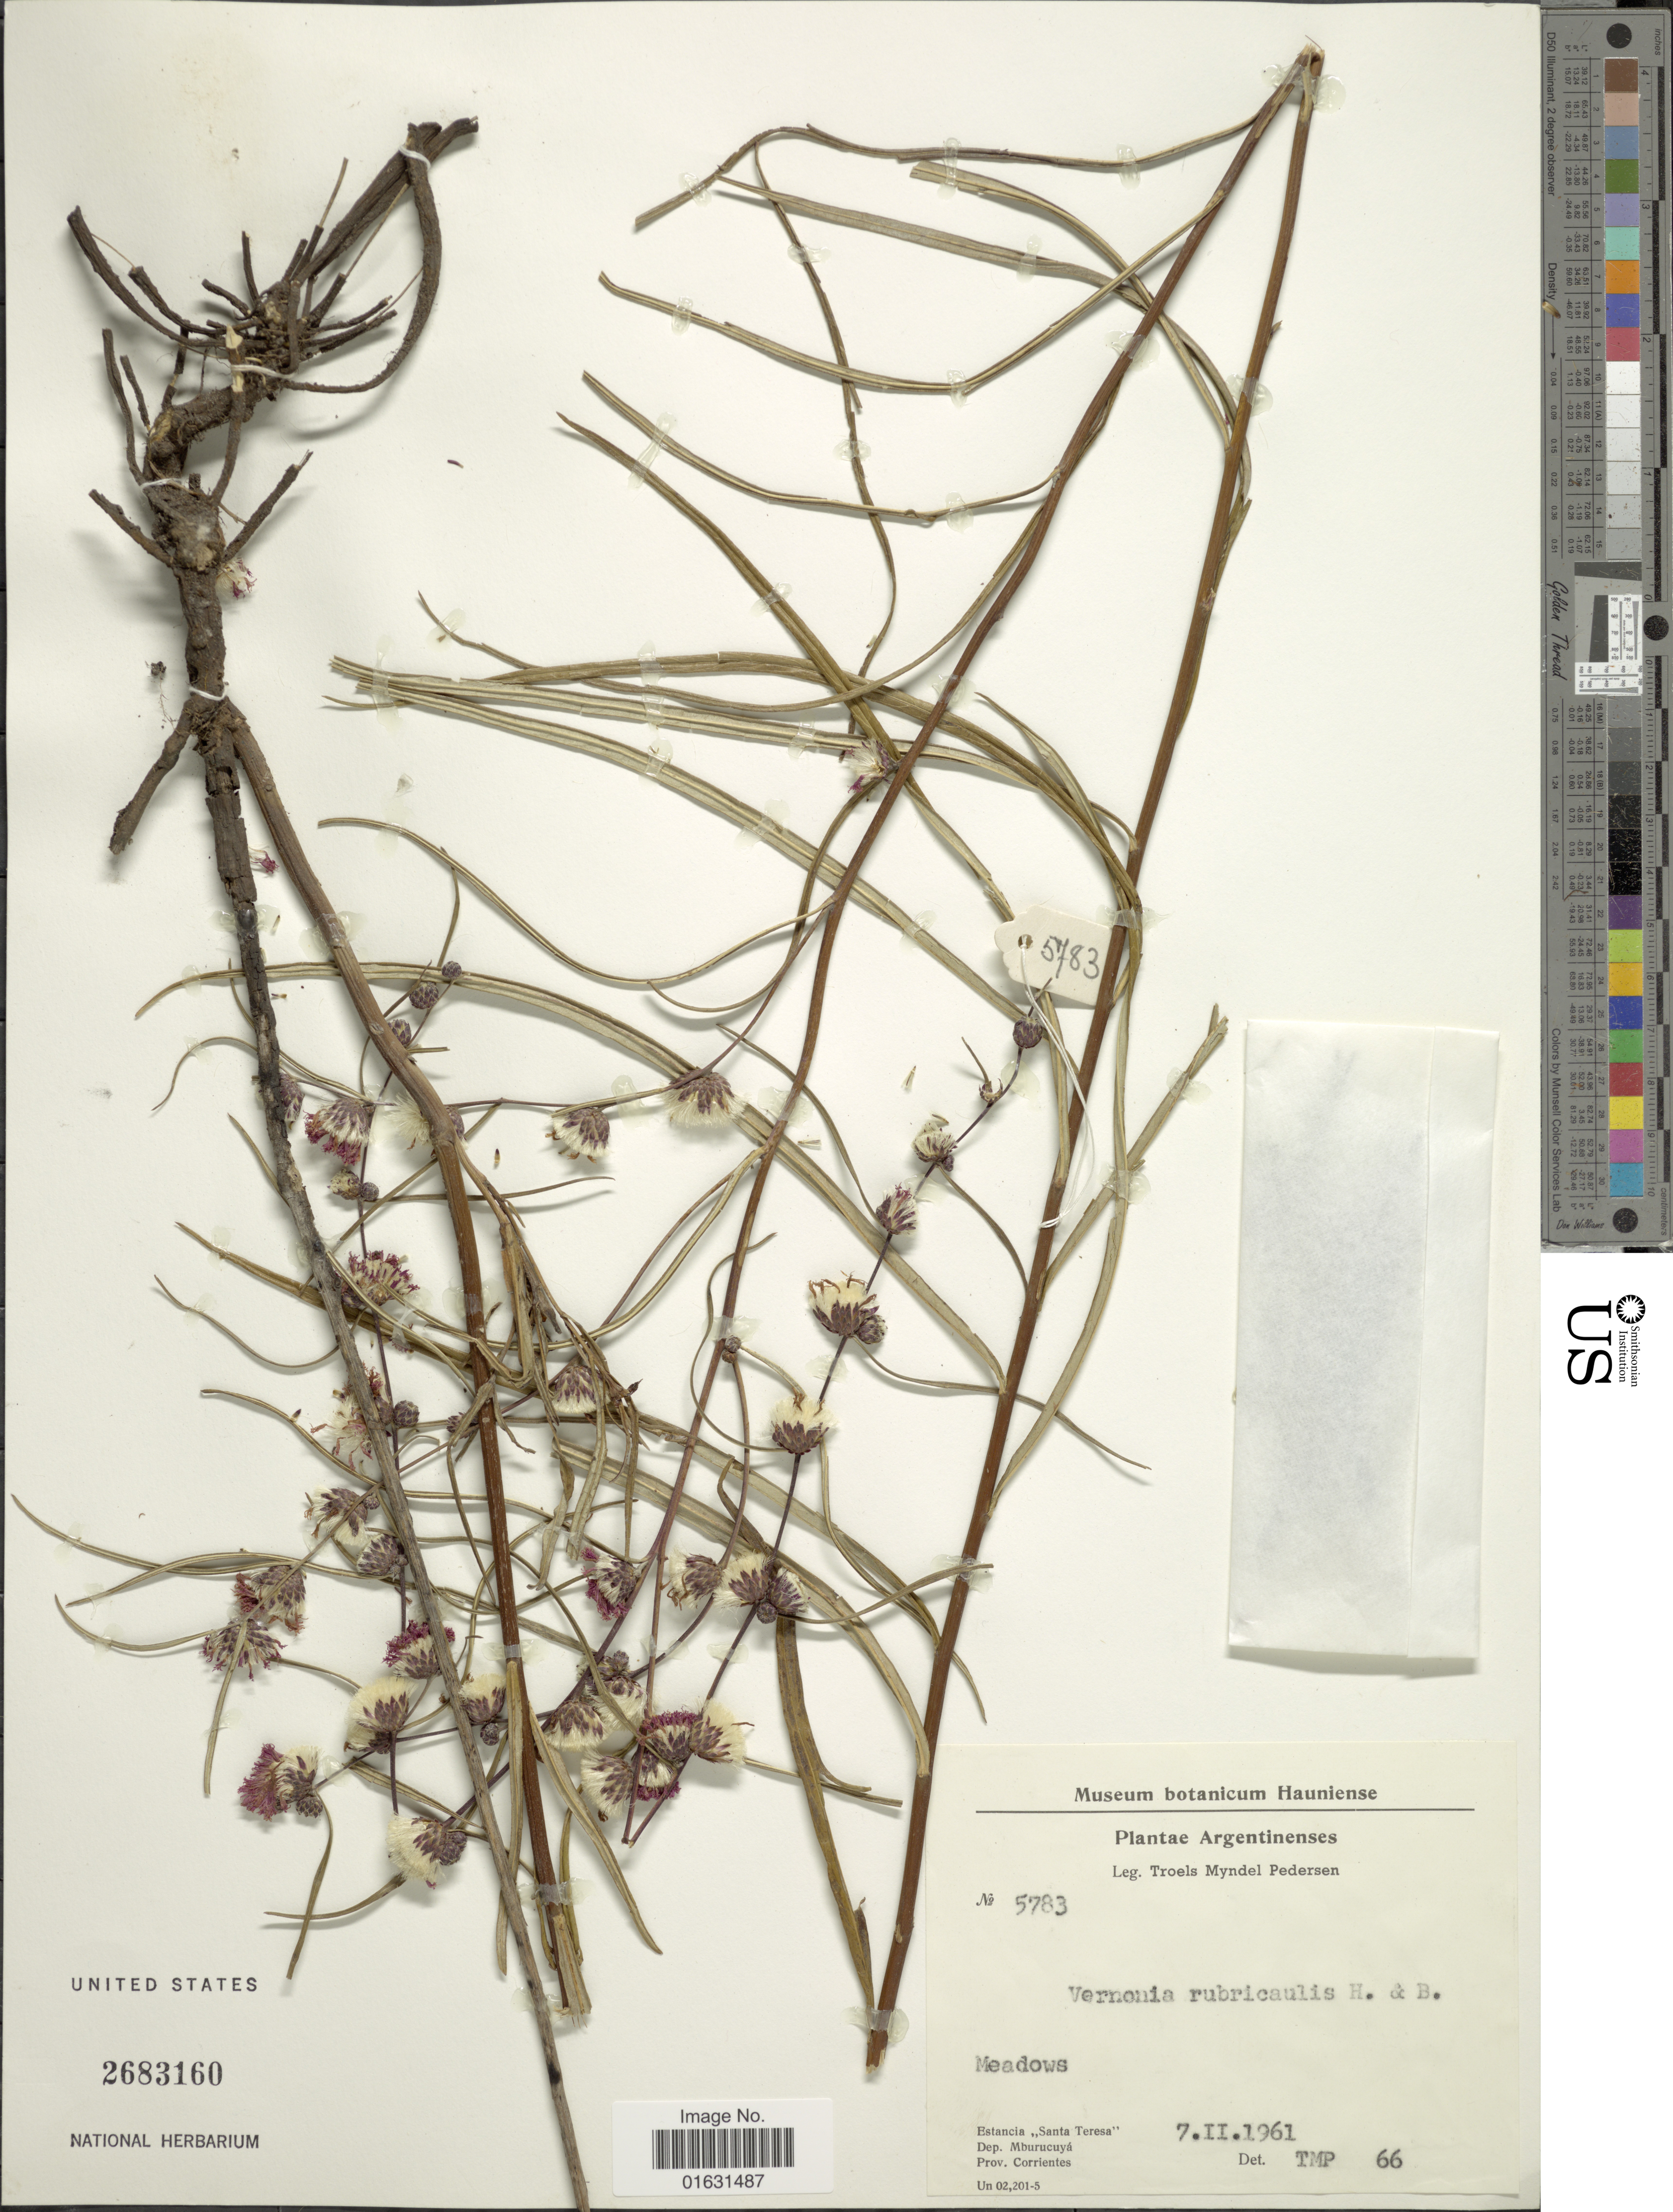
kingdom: Plantae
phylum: Tracheophyta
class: Magnoliopsida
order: Asterales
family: Asteraceae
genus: Lessingianthus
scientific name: Lessingianthus rubricaulis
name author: (Humb. & Bonpl.) H. Rob.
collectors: T. Pederson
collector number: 5783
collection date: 1961-02-07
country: Argentina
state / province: Corrientes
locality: Estancia Santa Teresa, Dept. Mburucuya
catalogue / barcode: US 2683160